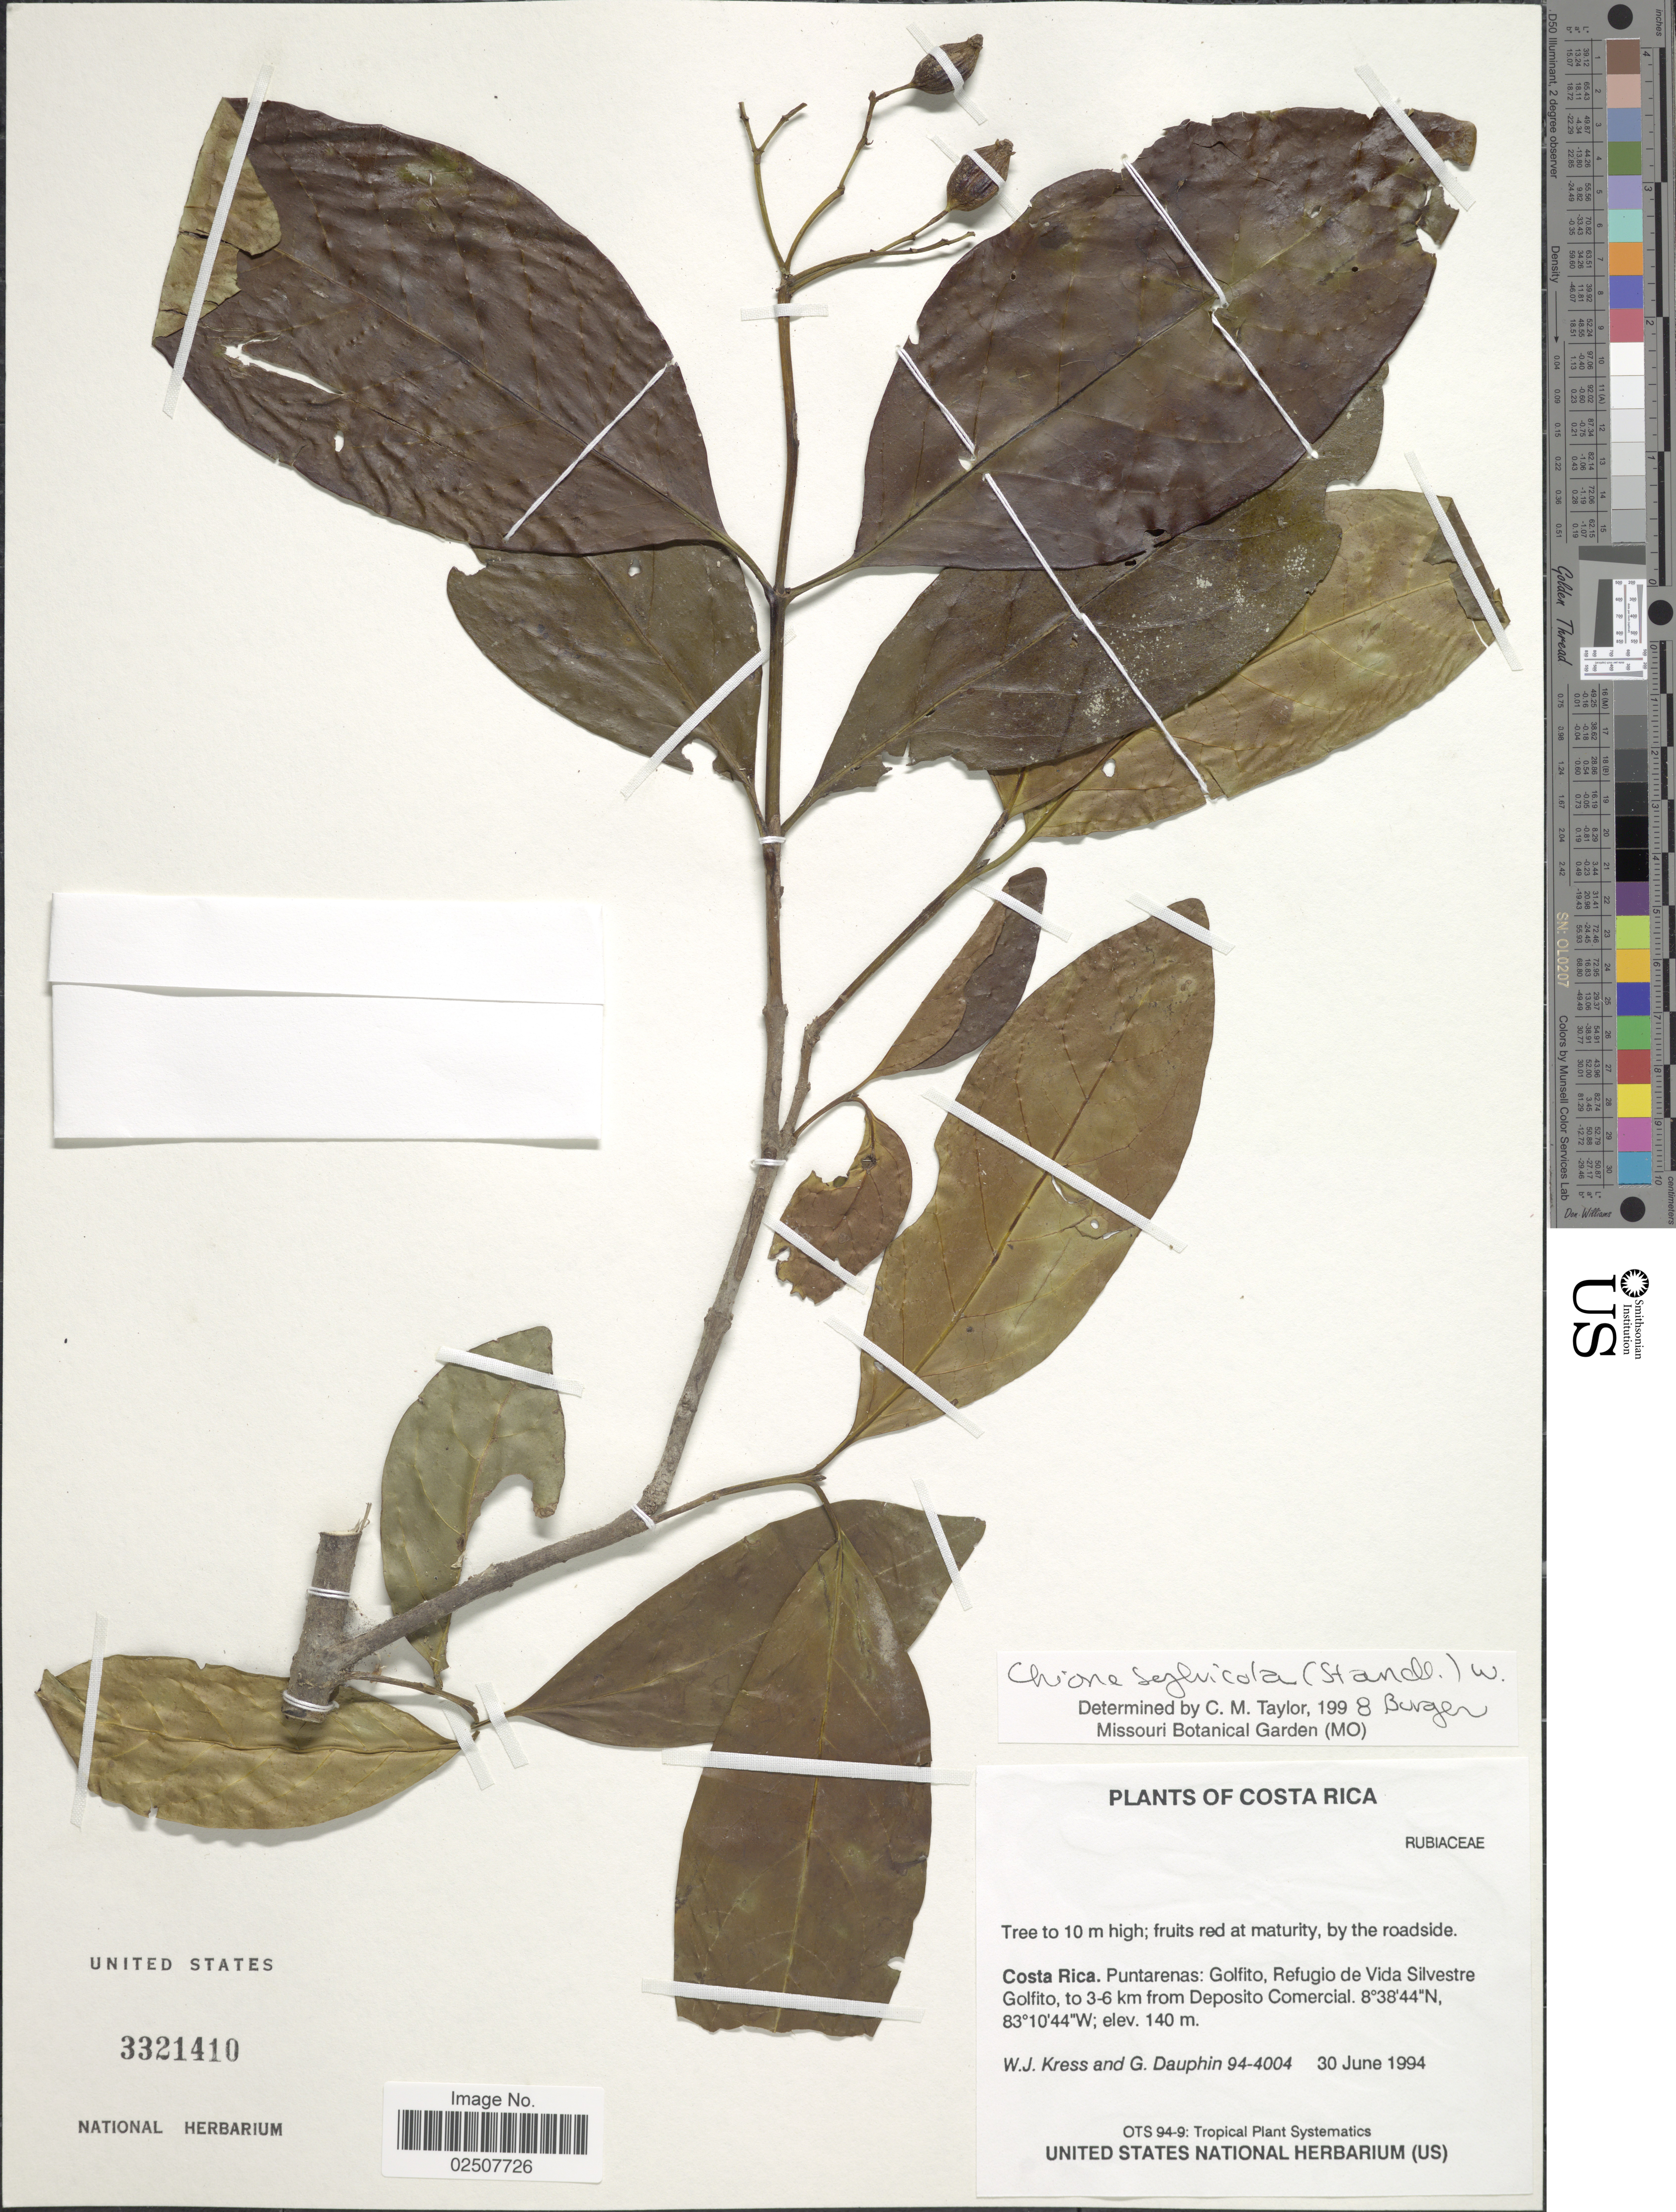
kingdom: Plantae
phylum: Tracheophyta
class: Magnoliopsida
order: Gentianales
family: Rubiaceae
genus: Chione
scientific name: Chione sylvicola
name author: (Standl.) W.C. Burger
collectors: W. J. Kress & G. Dauphin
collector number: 94-4004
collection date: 1994-06-30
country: Costa Rica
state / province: Puntarenas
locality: Golfito, Refugio de Vida Silvestre Golfito, to 3-6 km from Deposito Comercial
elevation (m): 140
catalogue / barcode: US 3321410